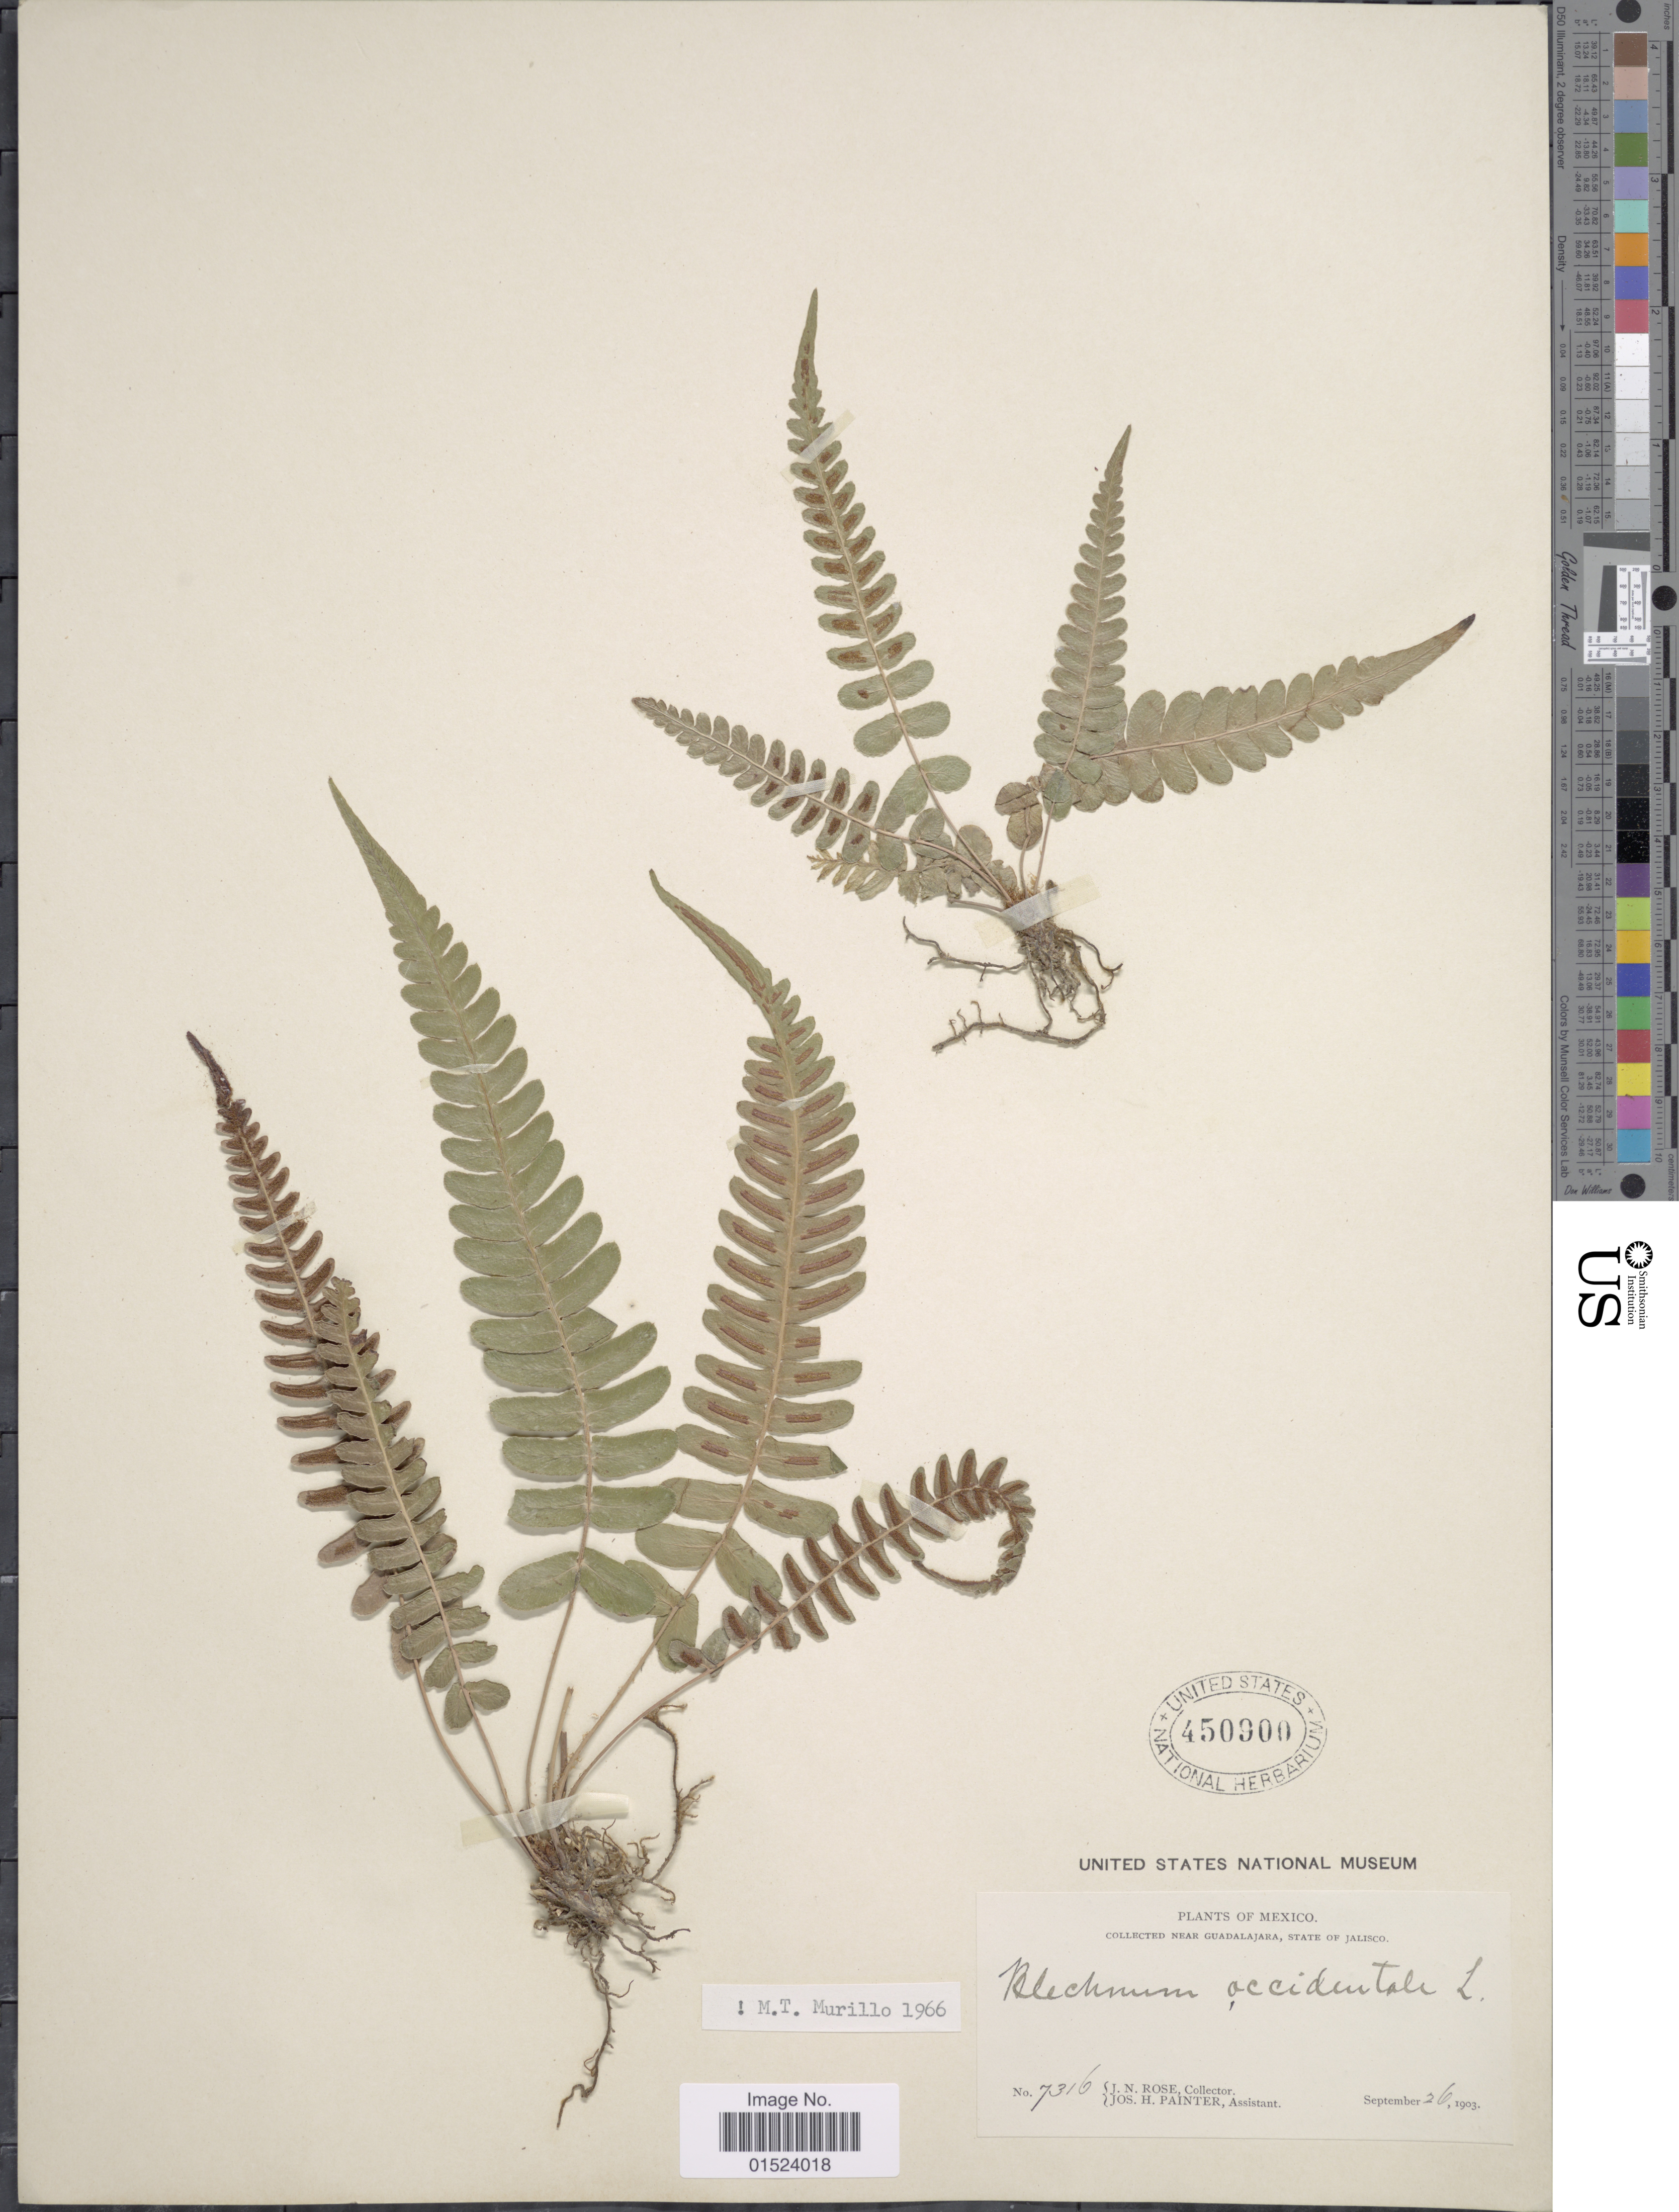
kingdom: Plantae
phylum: Tracheophyta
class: Polypodiopsida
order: Polypodiales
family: Blechnaceae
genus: Blechnum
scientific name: Blechnum glandulosum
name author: Link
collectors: J. N. Rose & J. H. Painter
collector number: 7316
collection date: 1903-09-26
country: Mexico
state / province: Jalisco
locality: Near Guadalajara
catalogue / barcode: US 450900